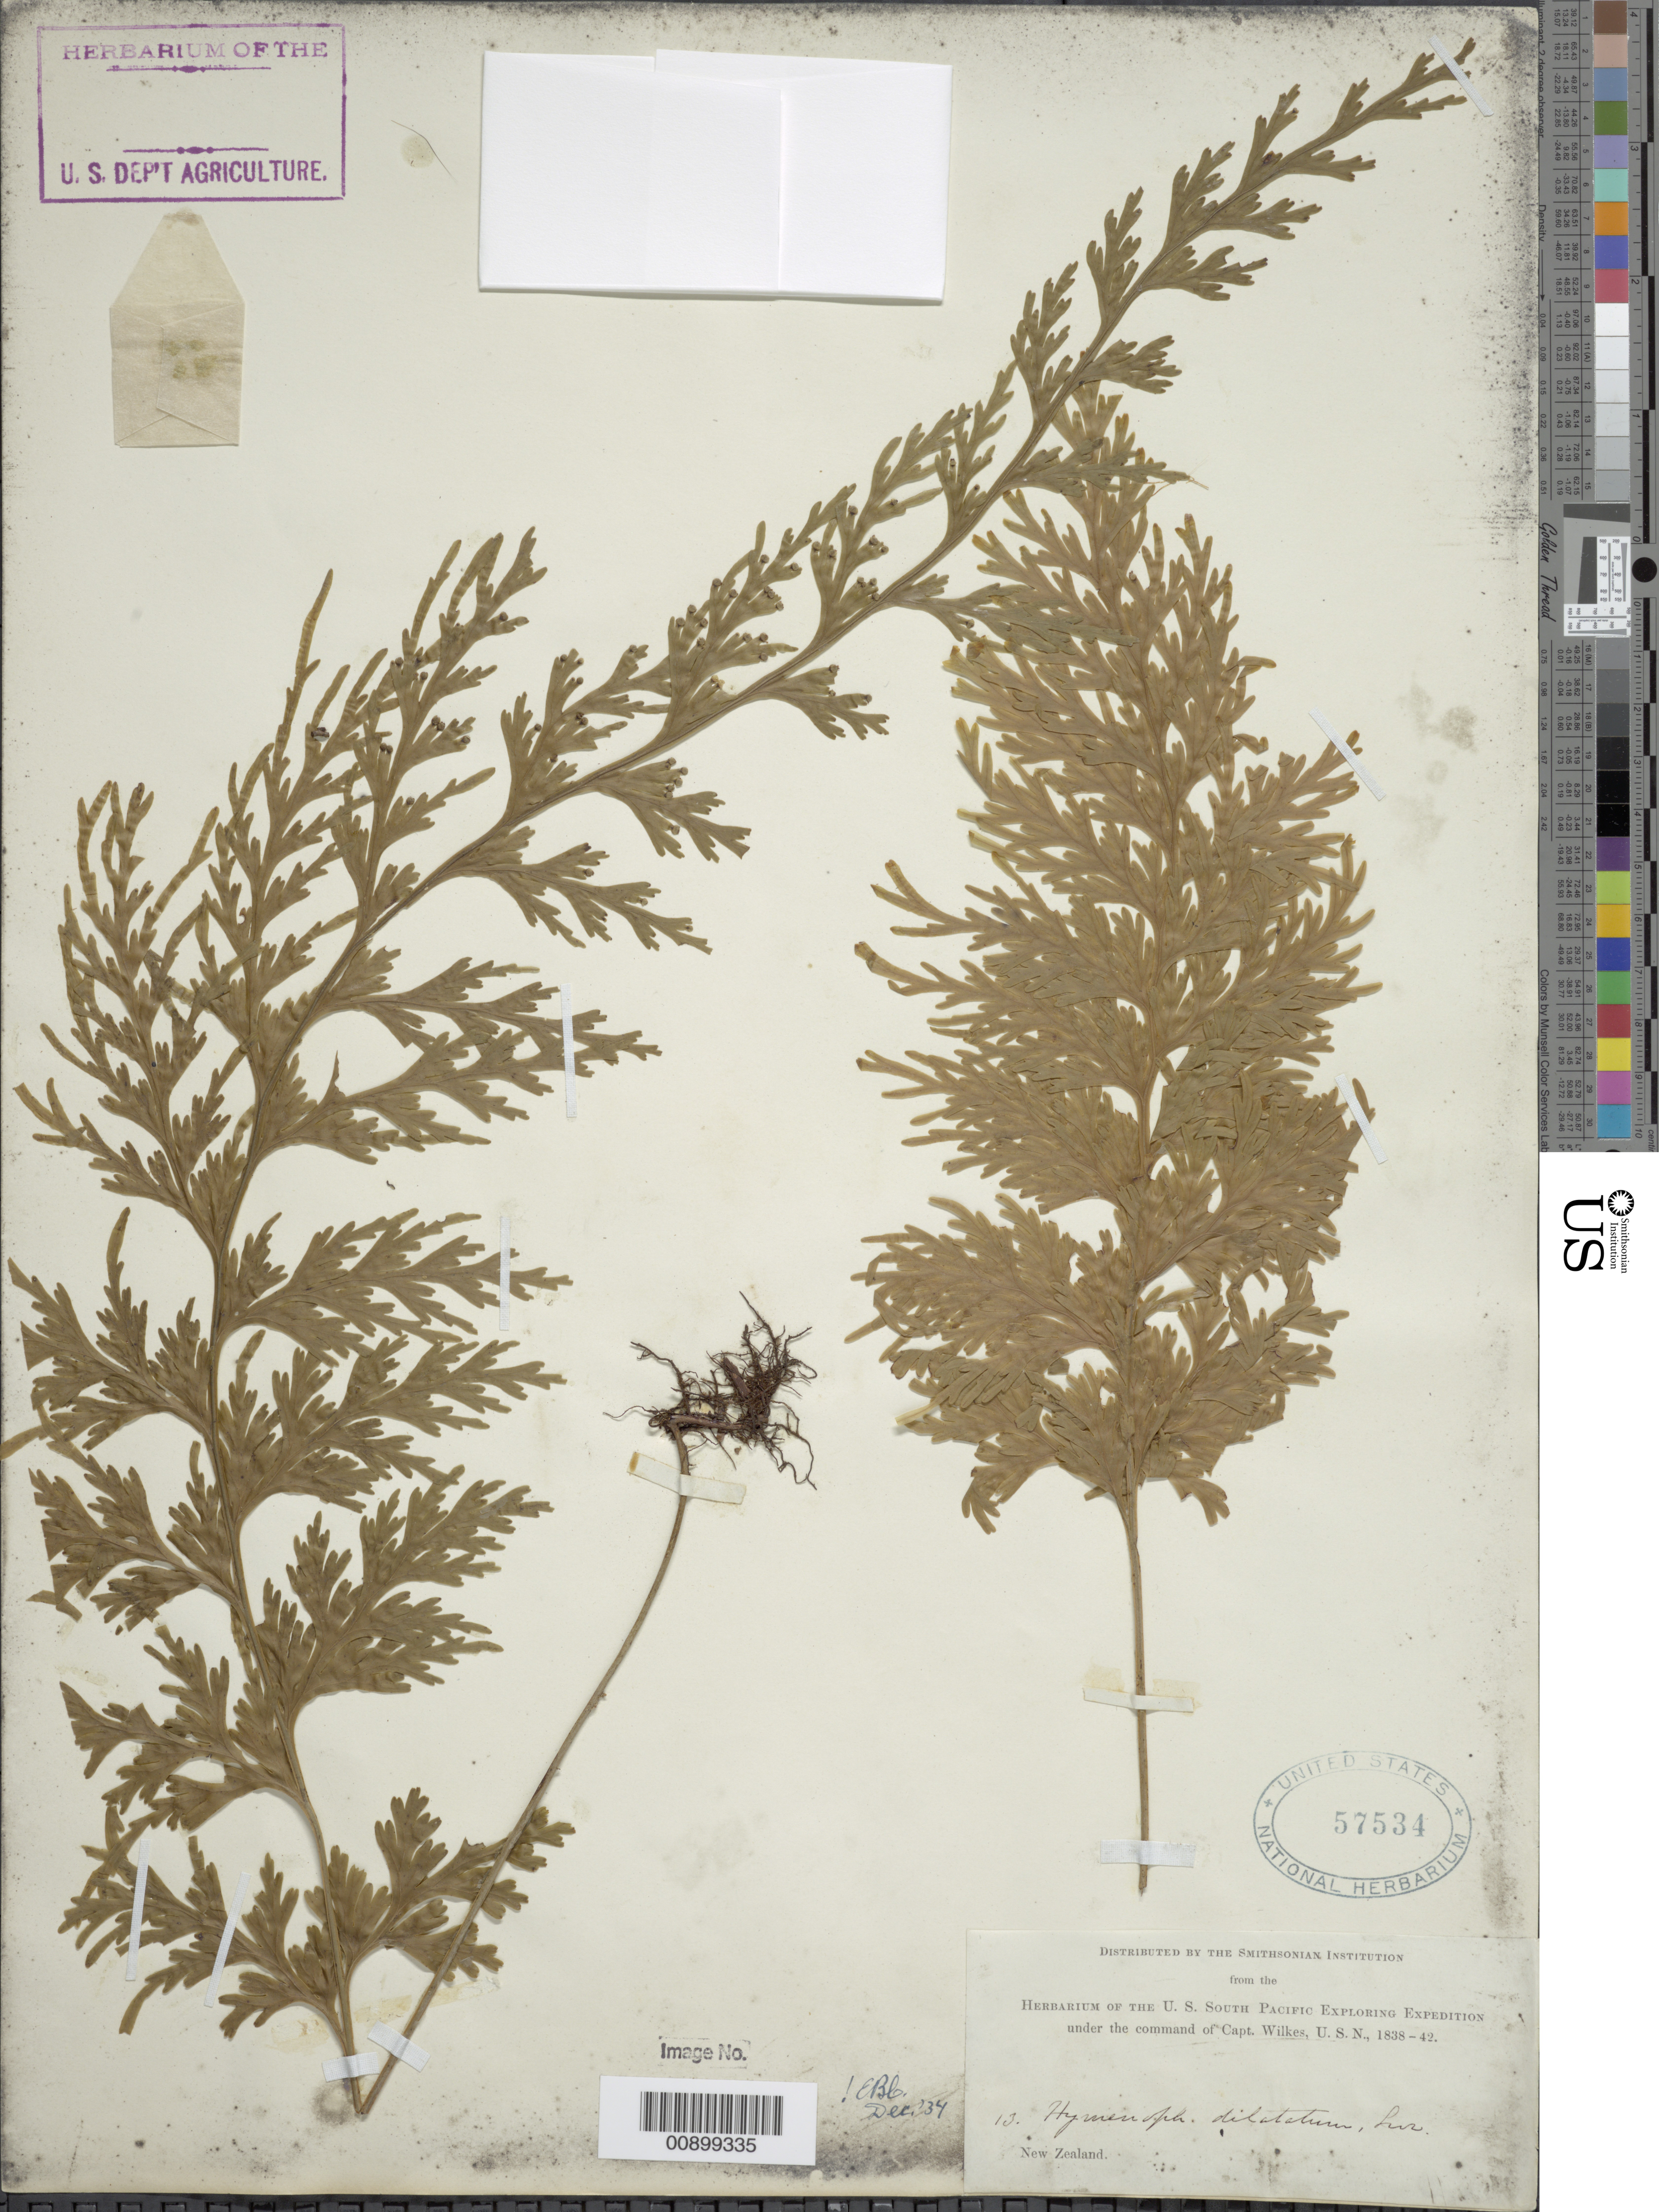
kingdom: Plantae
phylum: Tracheophyta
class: Polypodiopsida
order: Hymenophyllales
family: Hymenophyllaceae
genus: Hymenophyllum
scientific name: Hymenophyllum dilatatum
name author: Sw.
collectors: Wilkes Explor. Exped.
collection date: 1838/1842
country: New Zealand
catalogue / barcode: US 57534